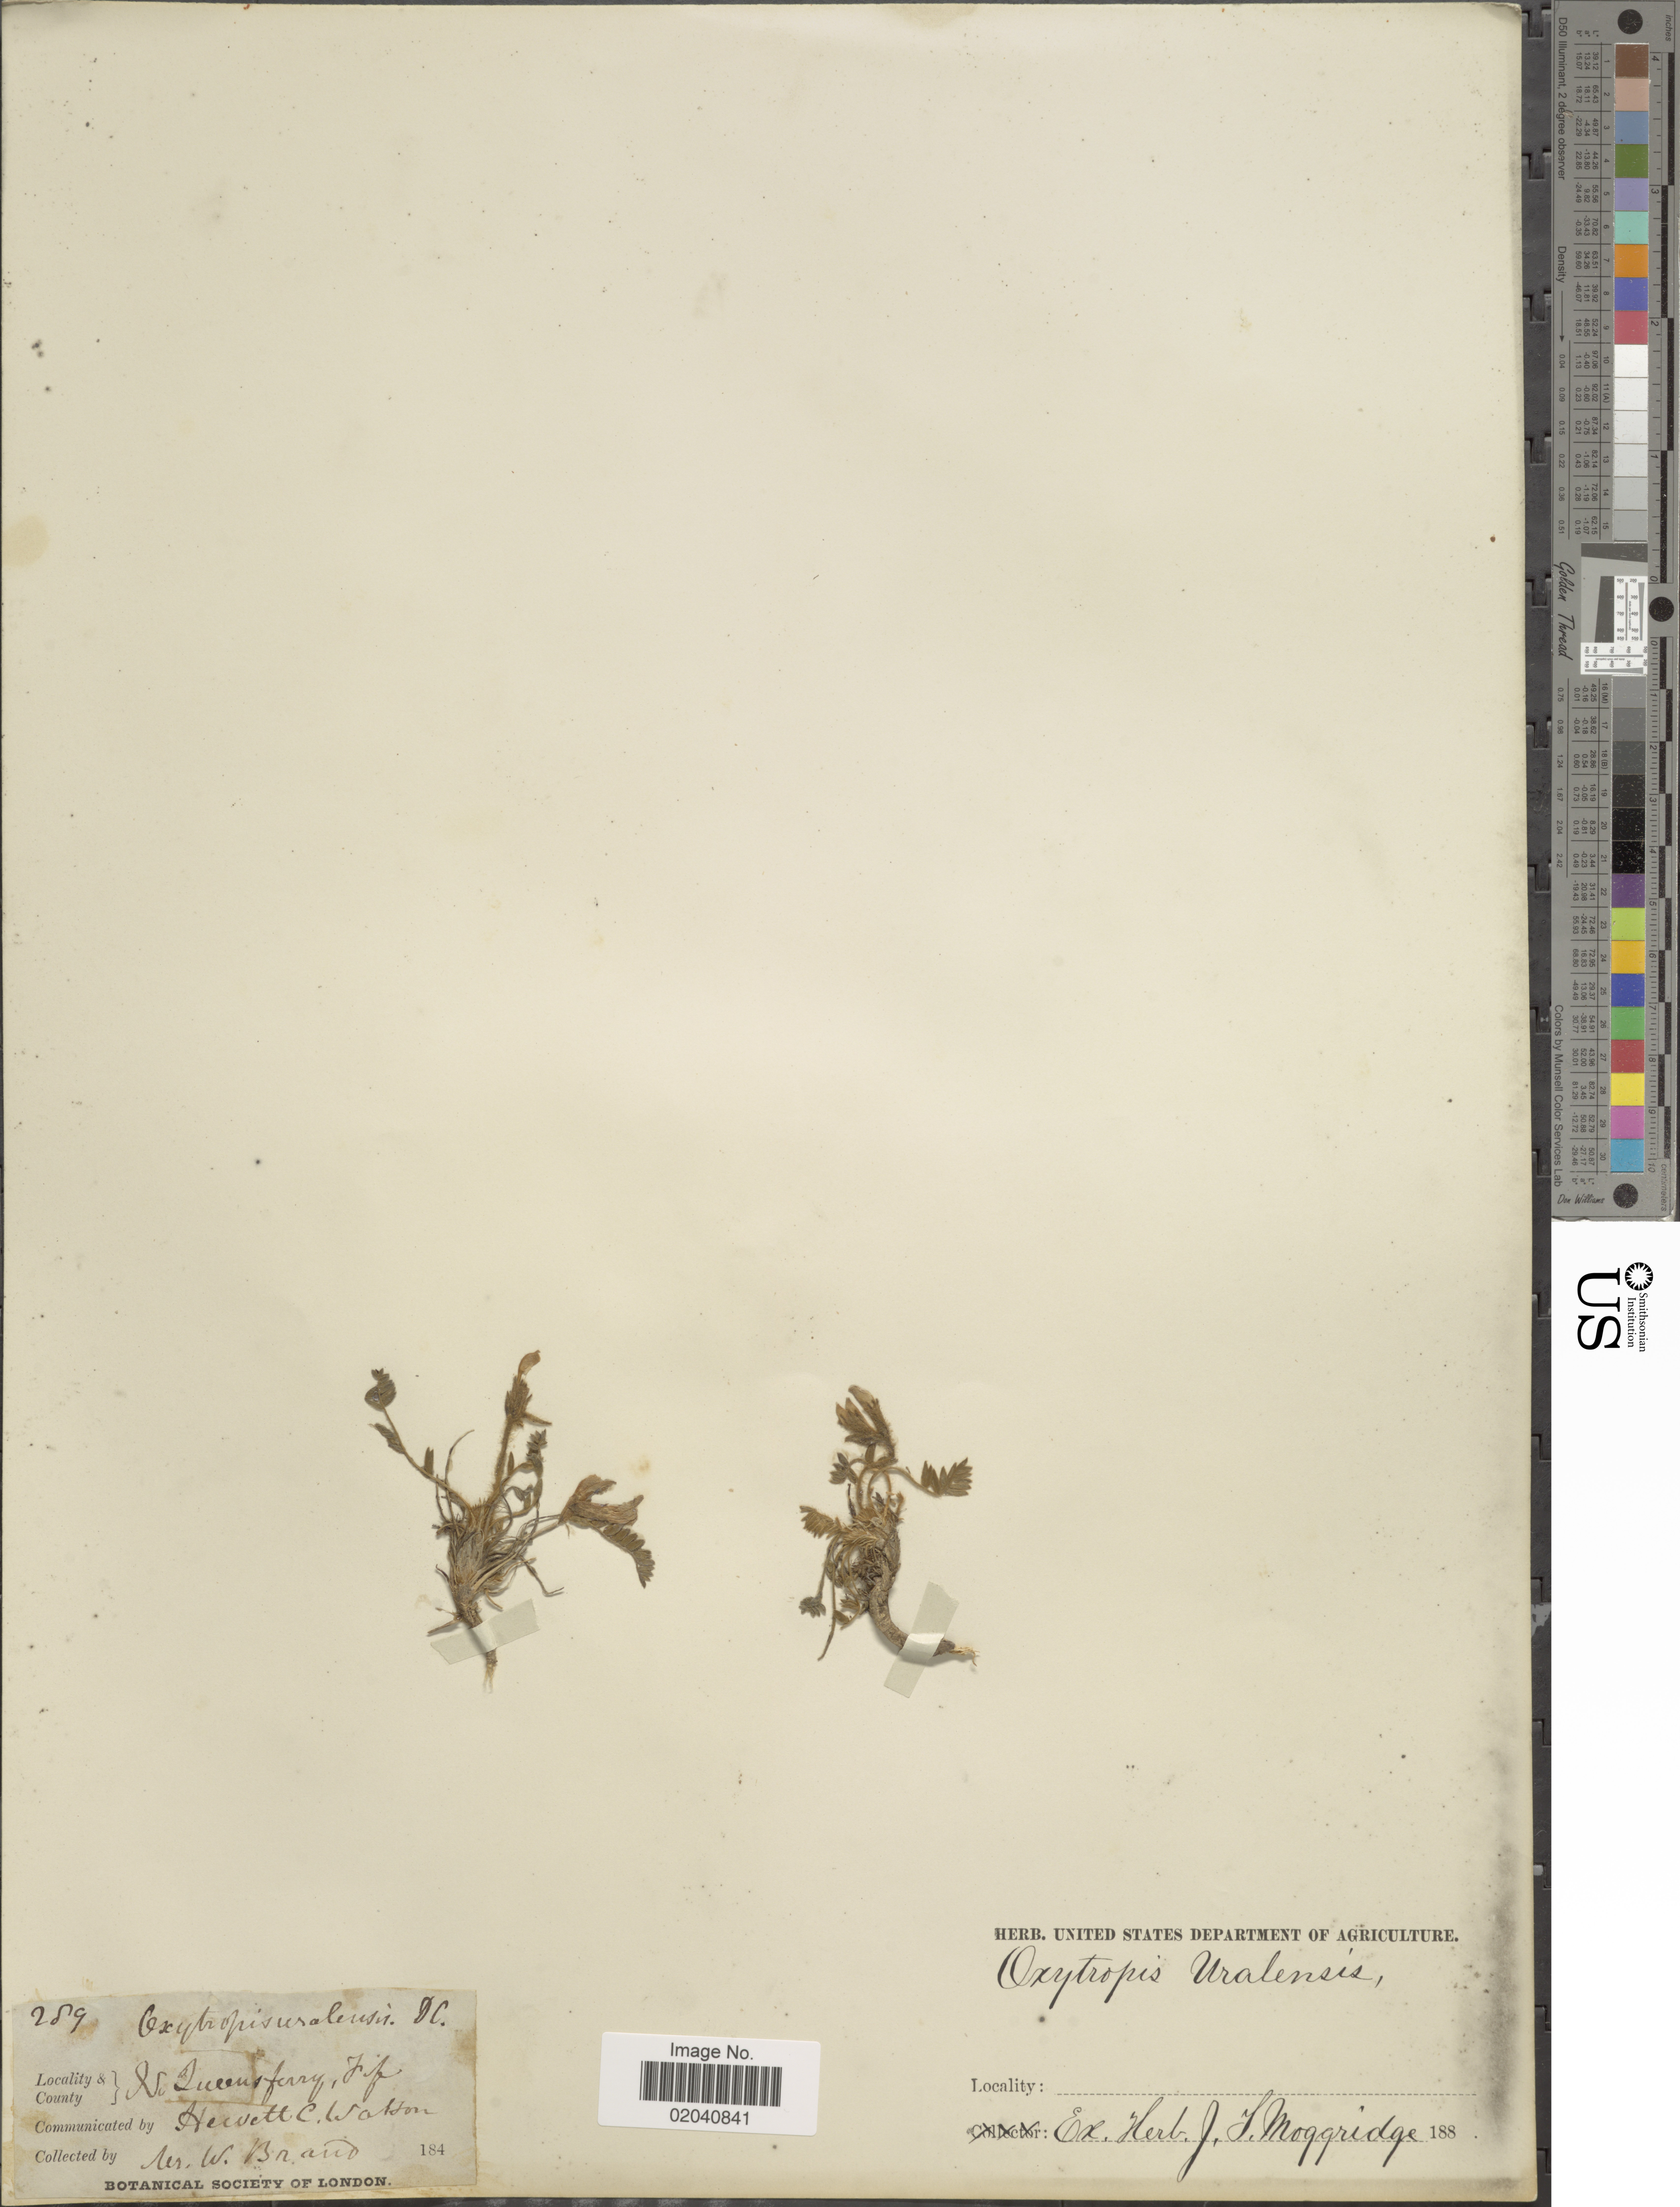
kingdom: Plantae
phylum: Tracheophyta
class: Magnoliopsida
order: Fabales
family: Fabaceae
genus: Oxytropis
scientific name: Oxytropis uralensis var. pumila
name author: Ledeb.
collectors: W. Brand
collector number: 289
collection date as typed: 184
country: United Kingdom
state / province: Scotland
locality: N. Queensferry, [illegible text]